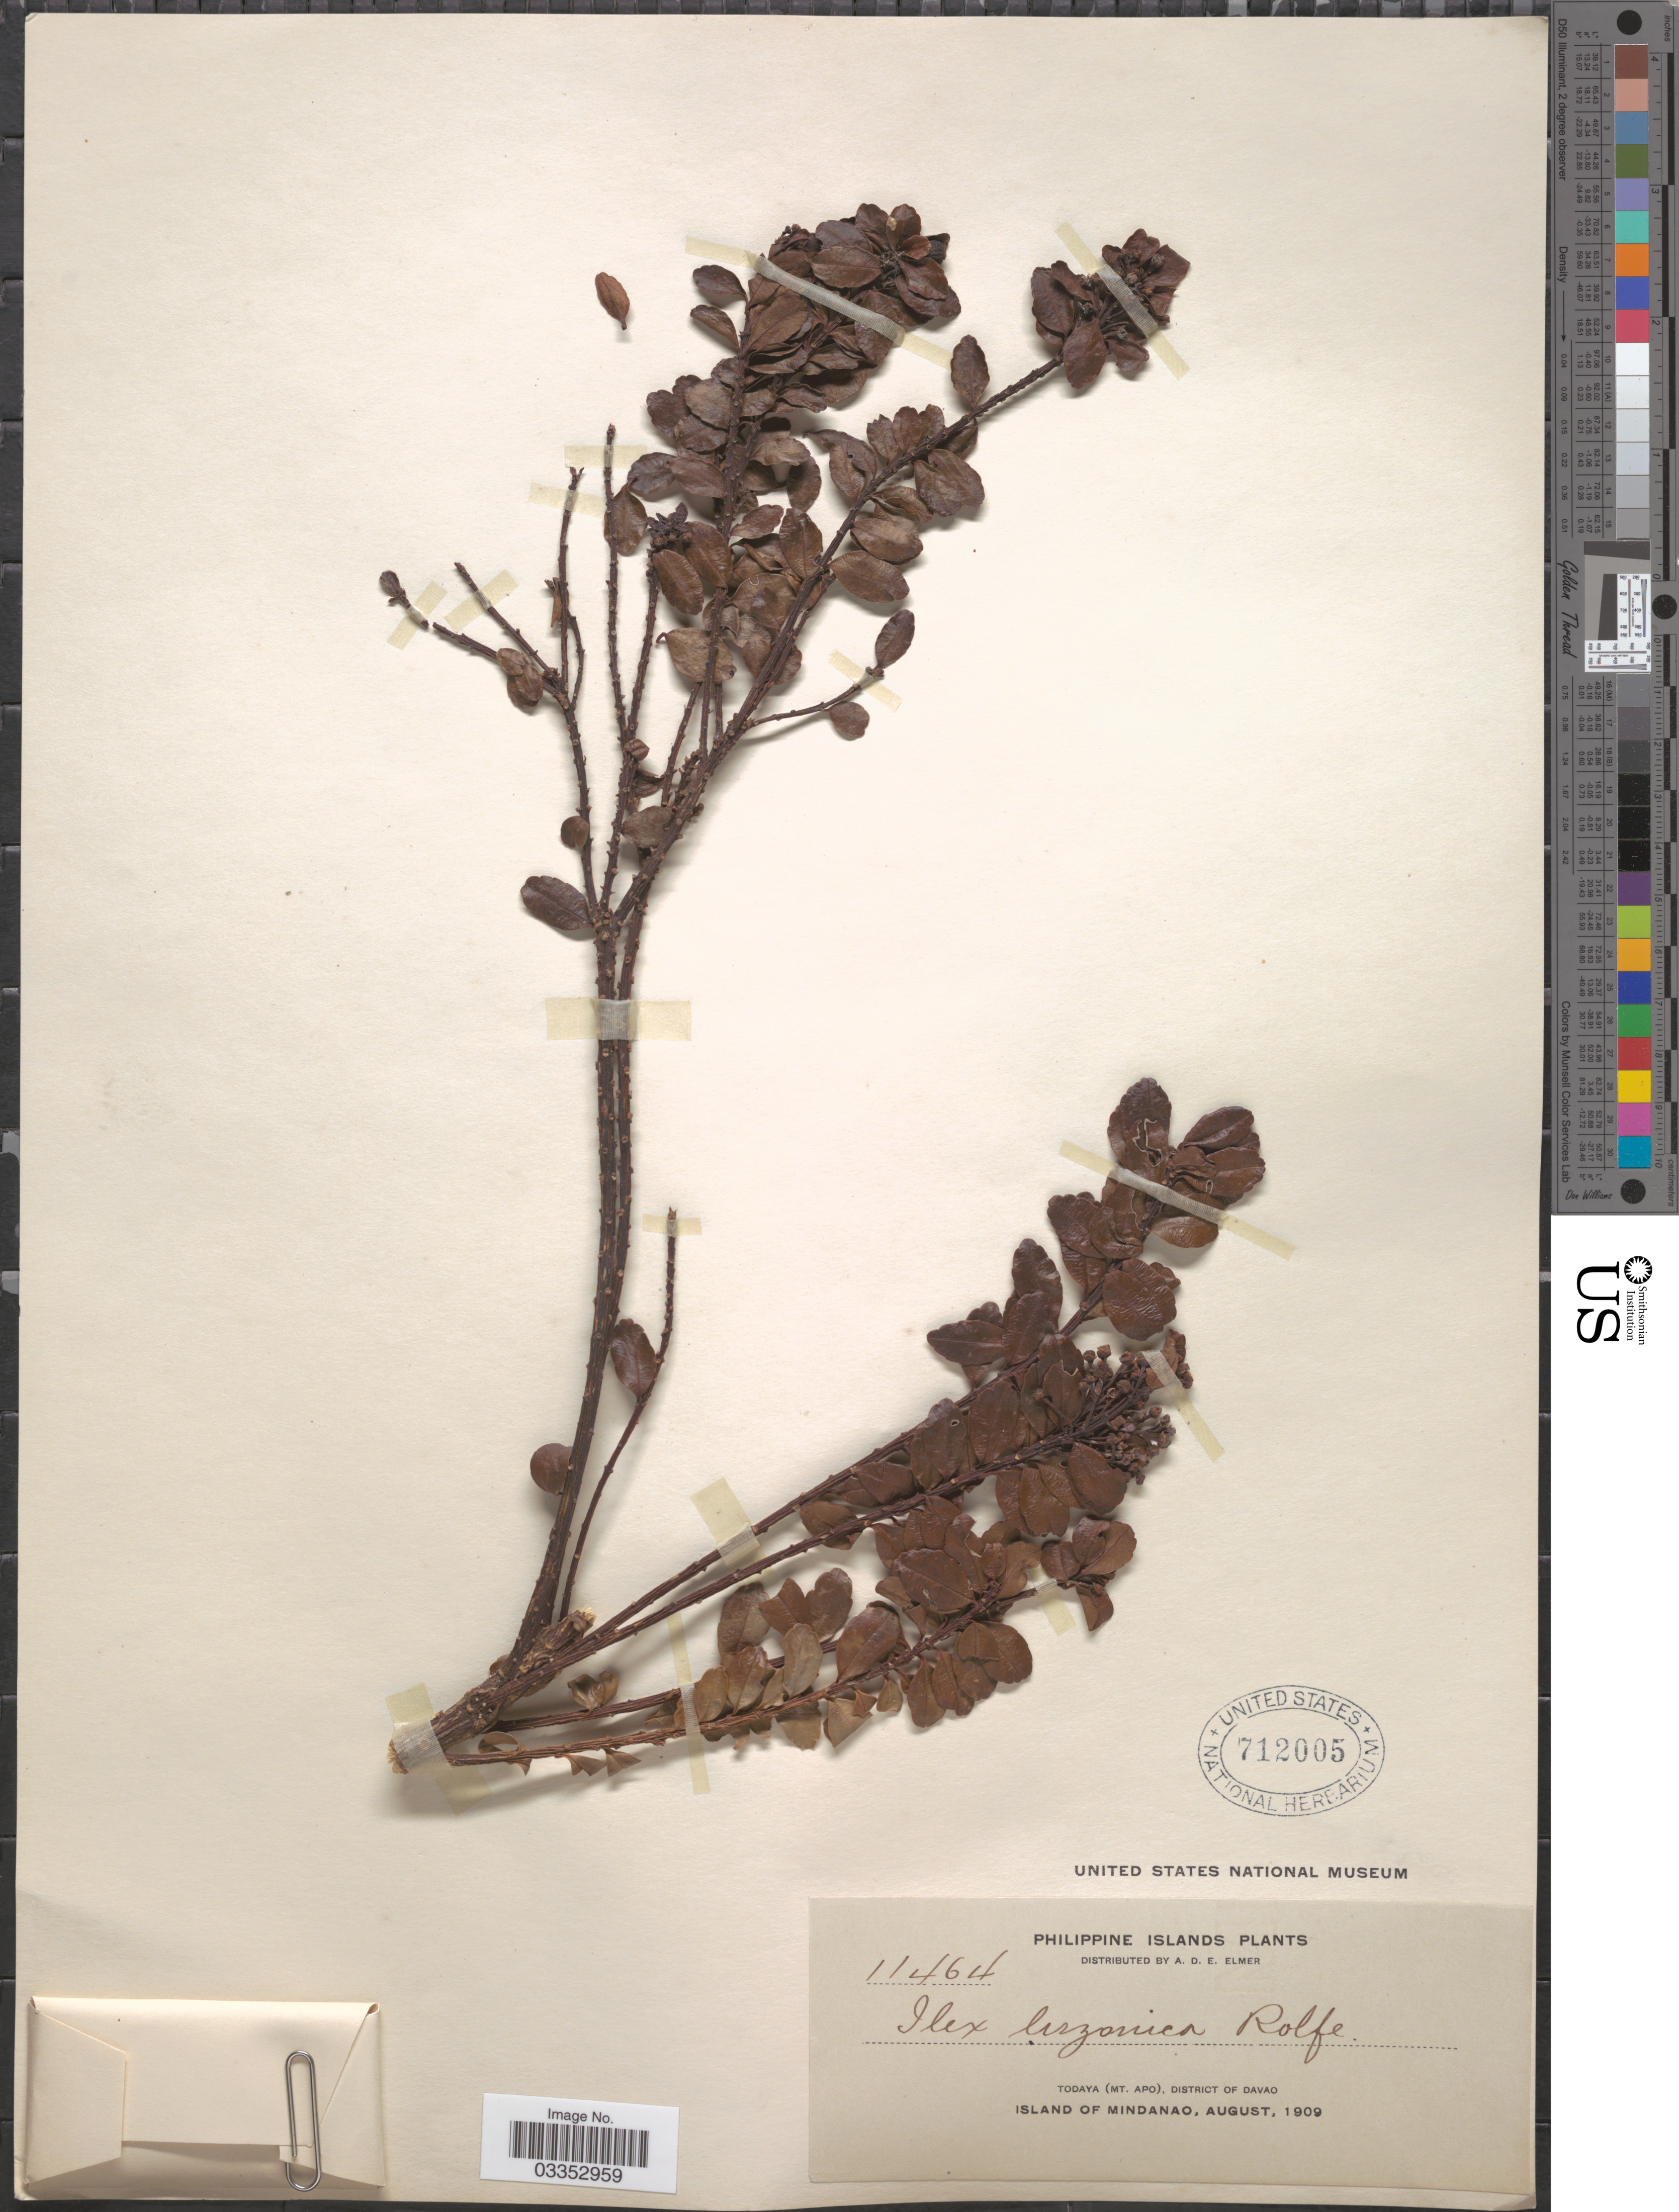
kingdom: Plantae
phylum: Tracheophyta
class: Magnoliopsida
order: Aquifoliales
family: Aquifoliaceae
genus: Ilex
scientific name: Ilex luzonica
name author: Rolfe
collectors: A. D. E. Elmer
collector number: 11464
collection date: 1909-08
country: Philippines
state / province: Davao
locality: Todaya (Mt. Apo), District Davao, Island of Mindanao.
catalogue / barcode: US 712005